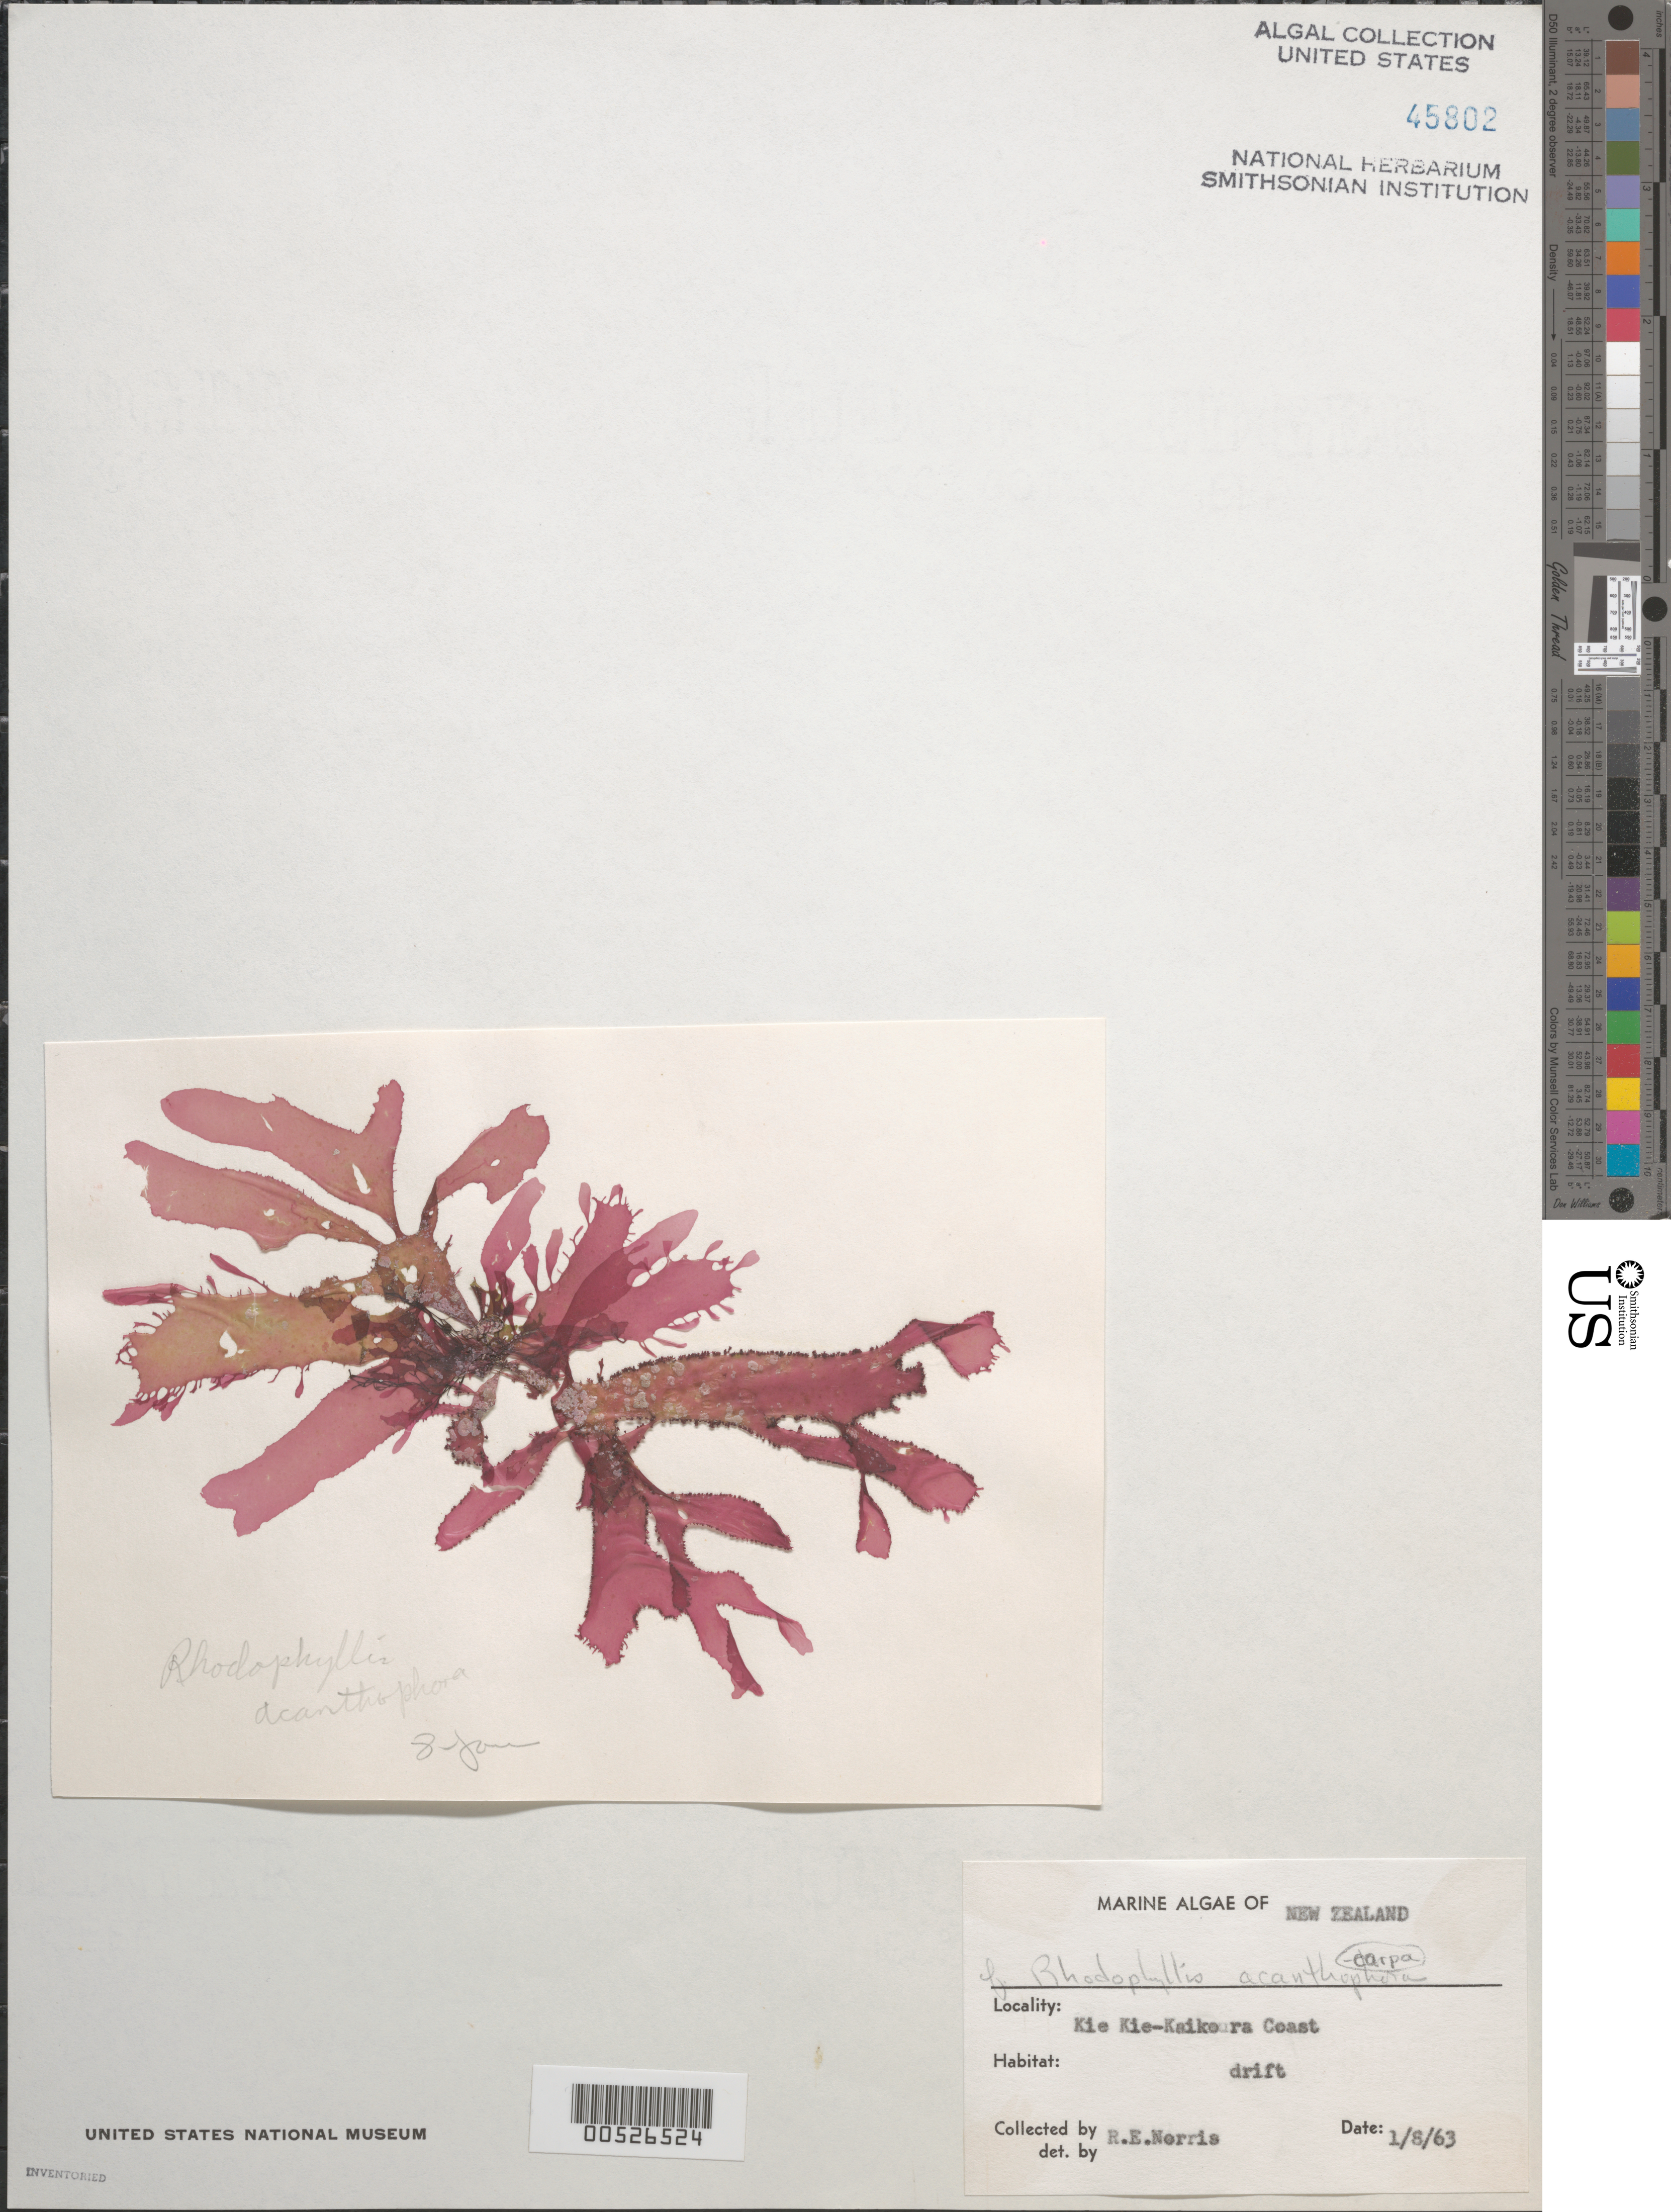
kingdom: Plantae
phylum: Rhodophyta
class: Florideophyceae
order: Gigartinales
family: Cystocloniaceae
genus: Rhodophyllis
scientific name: Rhodophyllis centrocarpa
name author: (Montagne) M.J. Wynne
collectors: R. E. Norris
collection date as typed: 08 Jan 1963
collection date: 1963-01-08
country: New Zealand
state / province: Canterbury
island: South Island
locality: Kie Kie-Kaikoura Coast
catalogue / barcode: US 45802